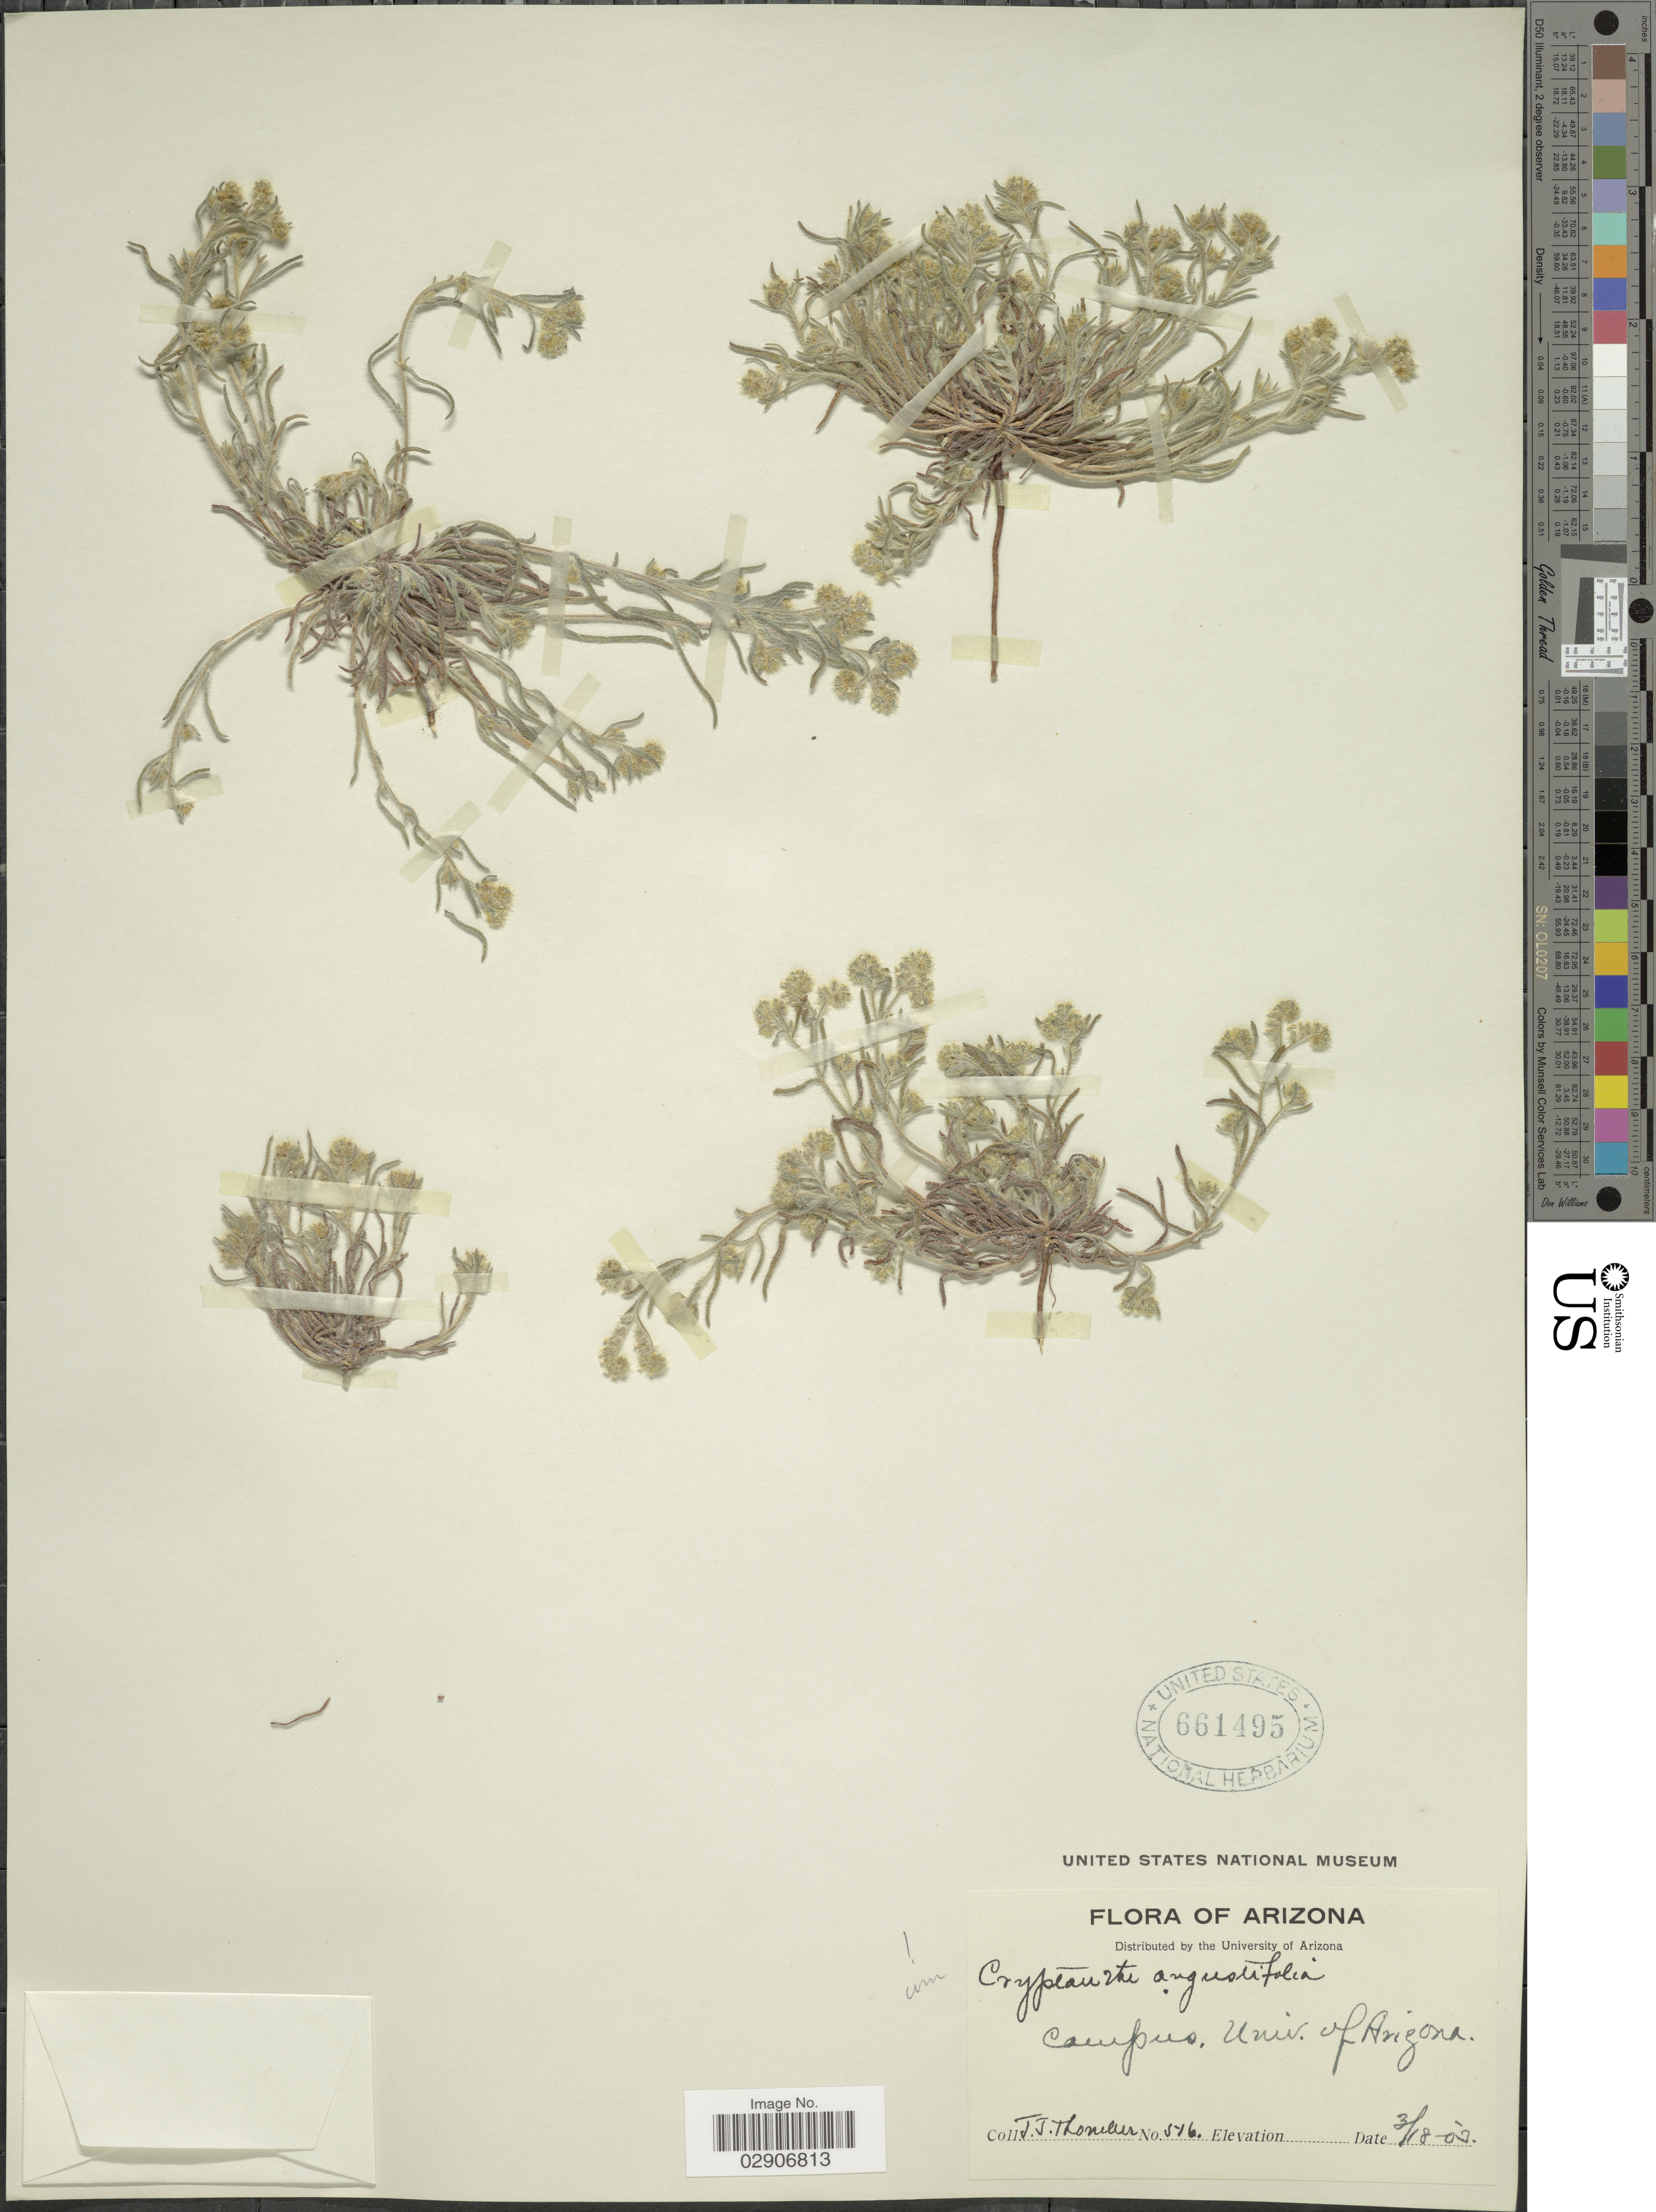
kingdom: Plantae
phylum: Tracheophyta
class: Magnoliopsida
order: Boraginales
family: Boraginaceae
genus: Cryptantha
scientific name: Cryptantha angustifolia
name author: (Torr.) Greene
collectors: J. Thornber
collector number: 516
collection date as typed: Transcribed d/m/y: 18/3/3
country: United States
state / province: Arizona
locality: Campus. Univ. of Arizona.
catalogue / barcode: US 661495